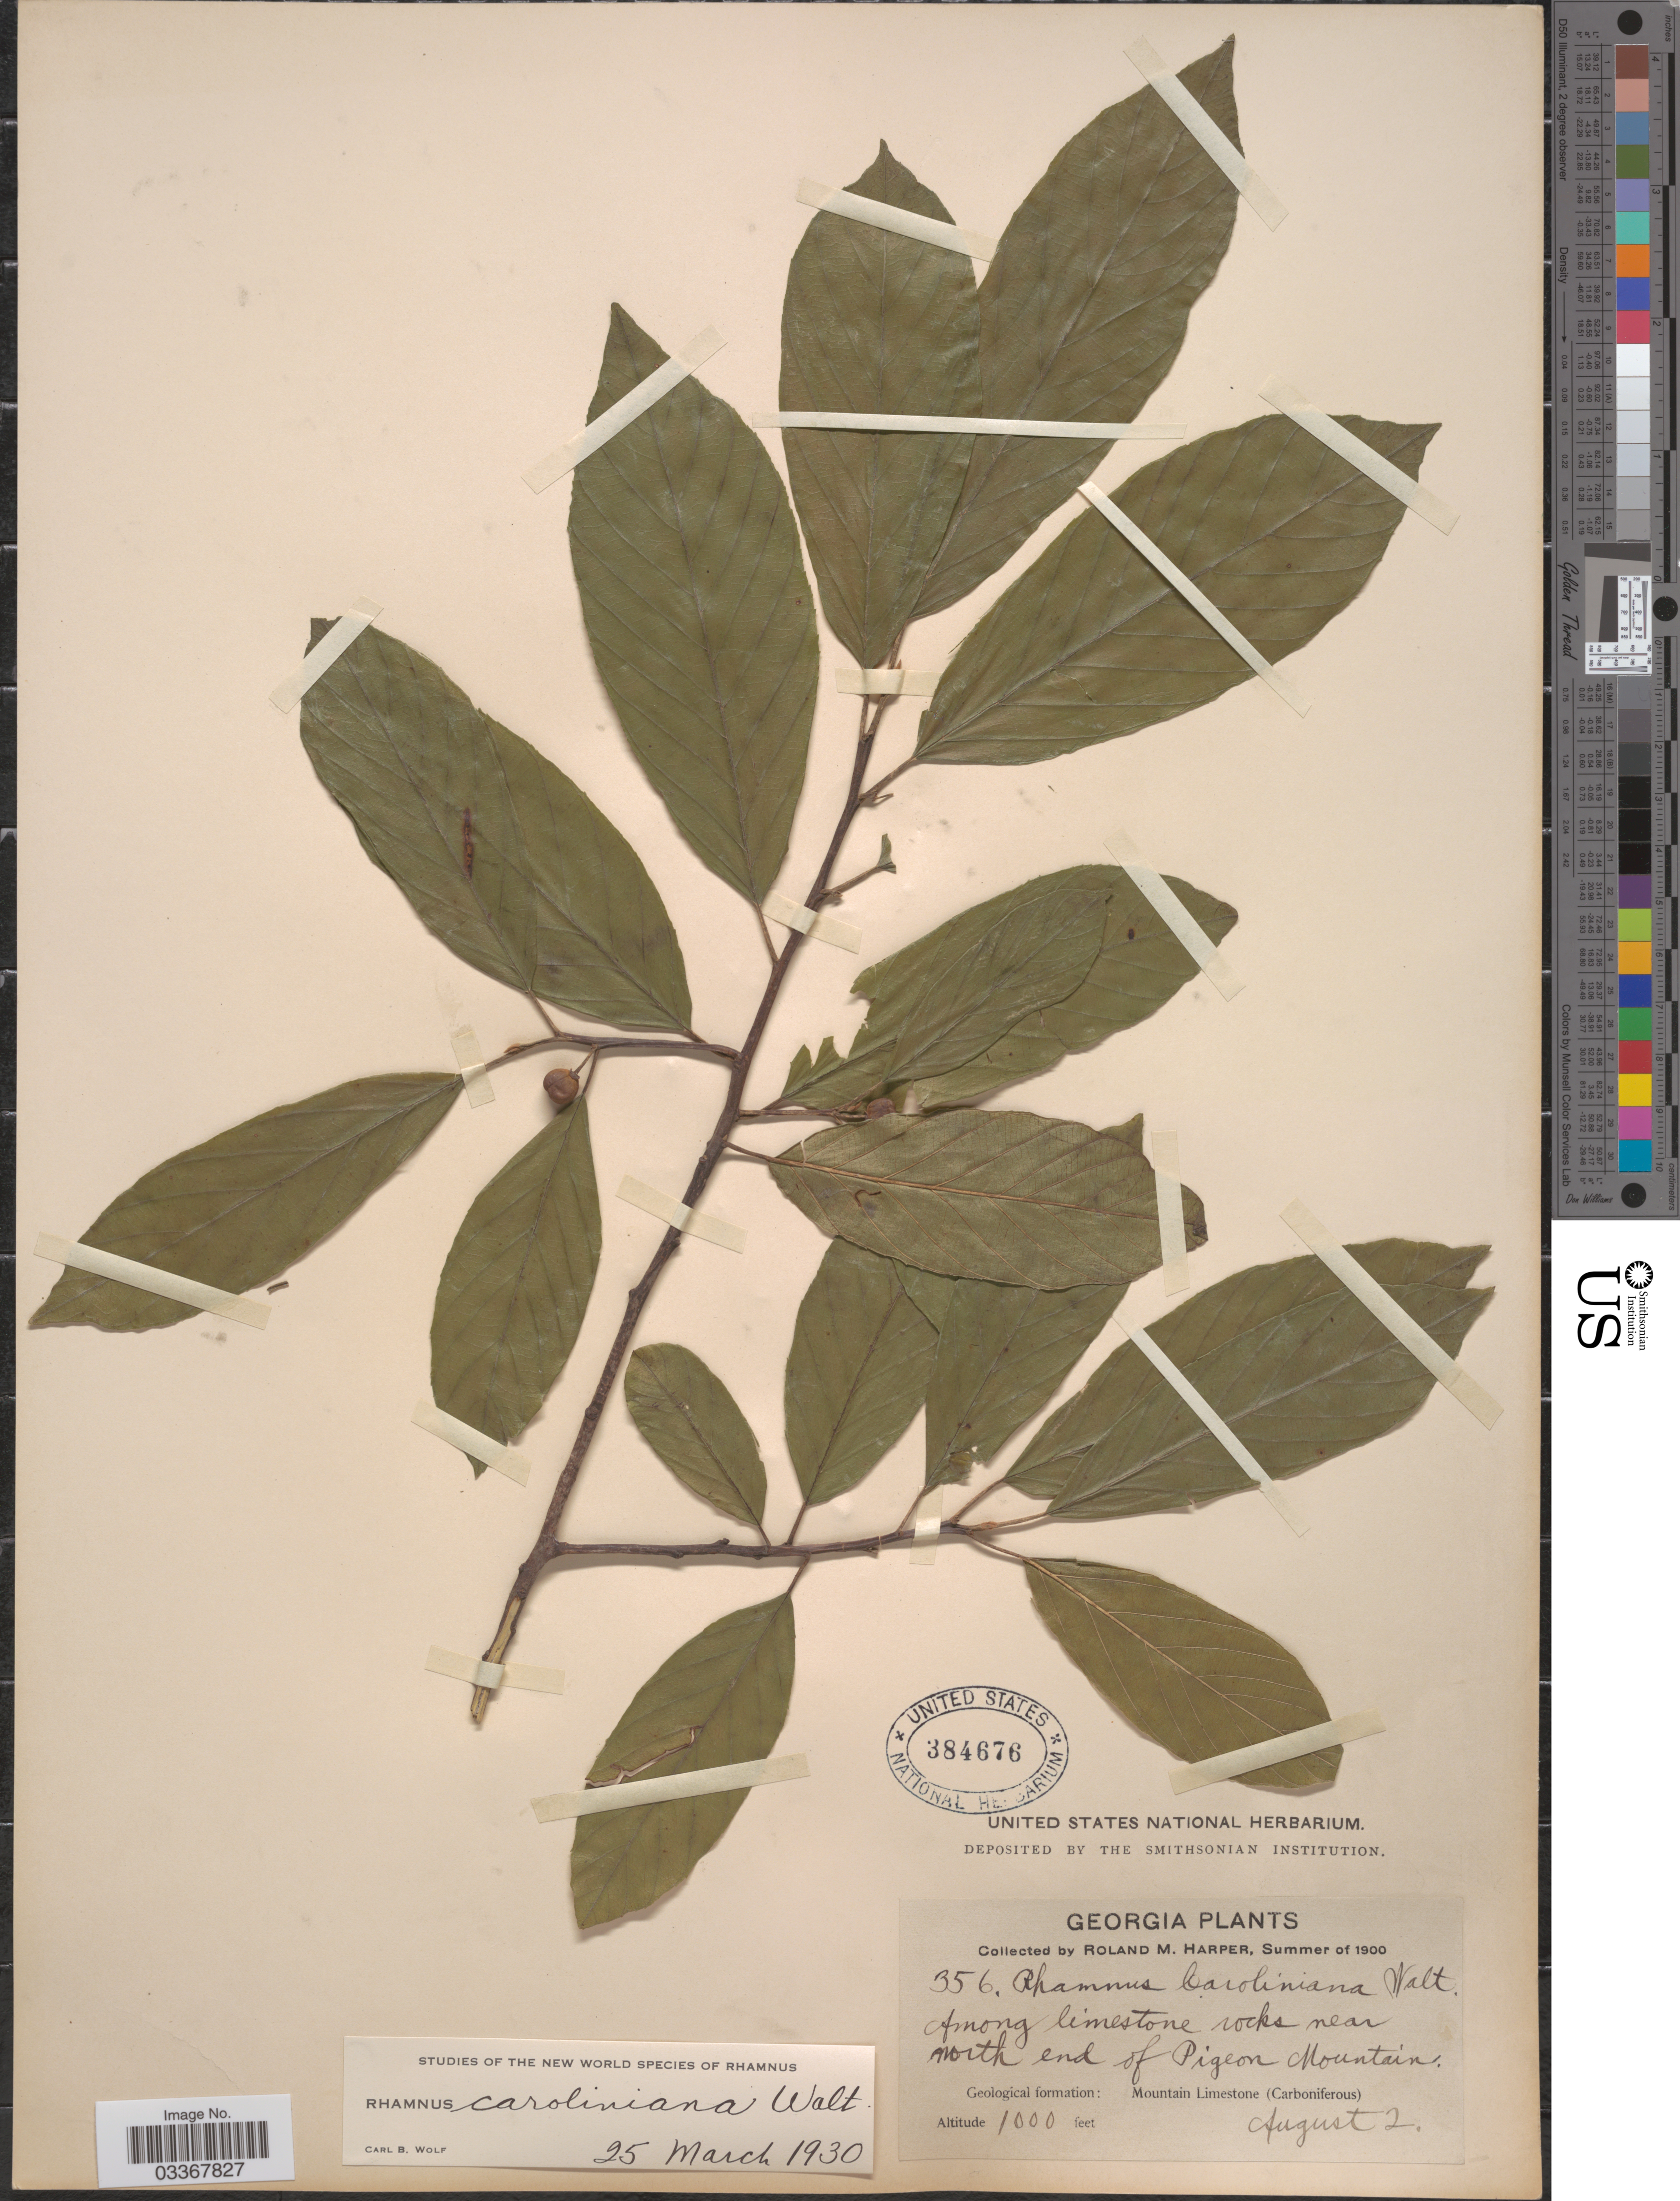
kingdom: Plantae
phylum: Tracheophyta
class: Magnoliopsida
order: Rosales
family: Rhamnaceae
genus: Frangula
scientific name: Frangula caroliniana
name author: (Walter) A. Gray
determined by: Strong, Mark T., (BOT), Smithsonian Institution - National Museum of Natural History (UNITED STATES)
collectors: R. M. Harper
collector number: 356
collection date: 1900-08-02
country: United States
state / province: Georgia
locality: Among limestone rocks near north end of Pigeon Mountains.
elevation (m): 305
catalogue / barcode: US 384676